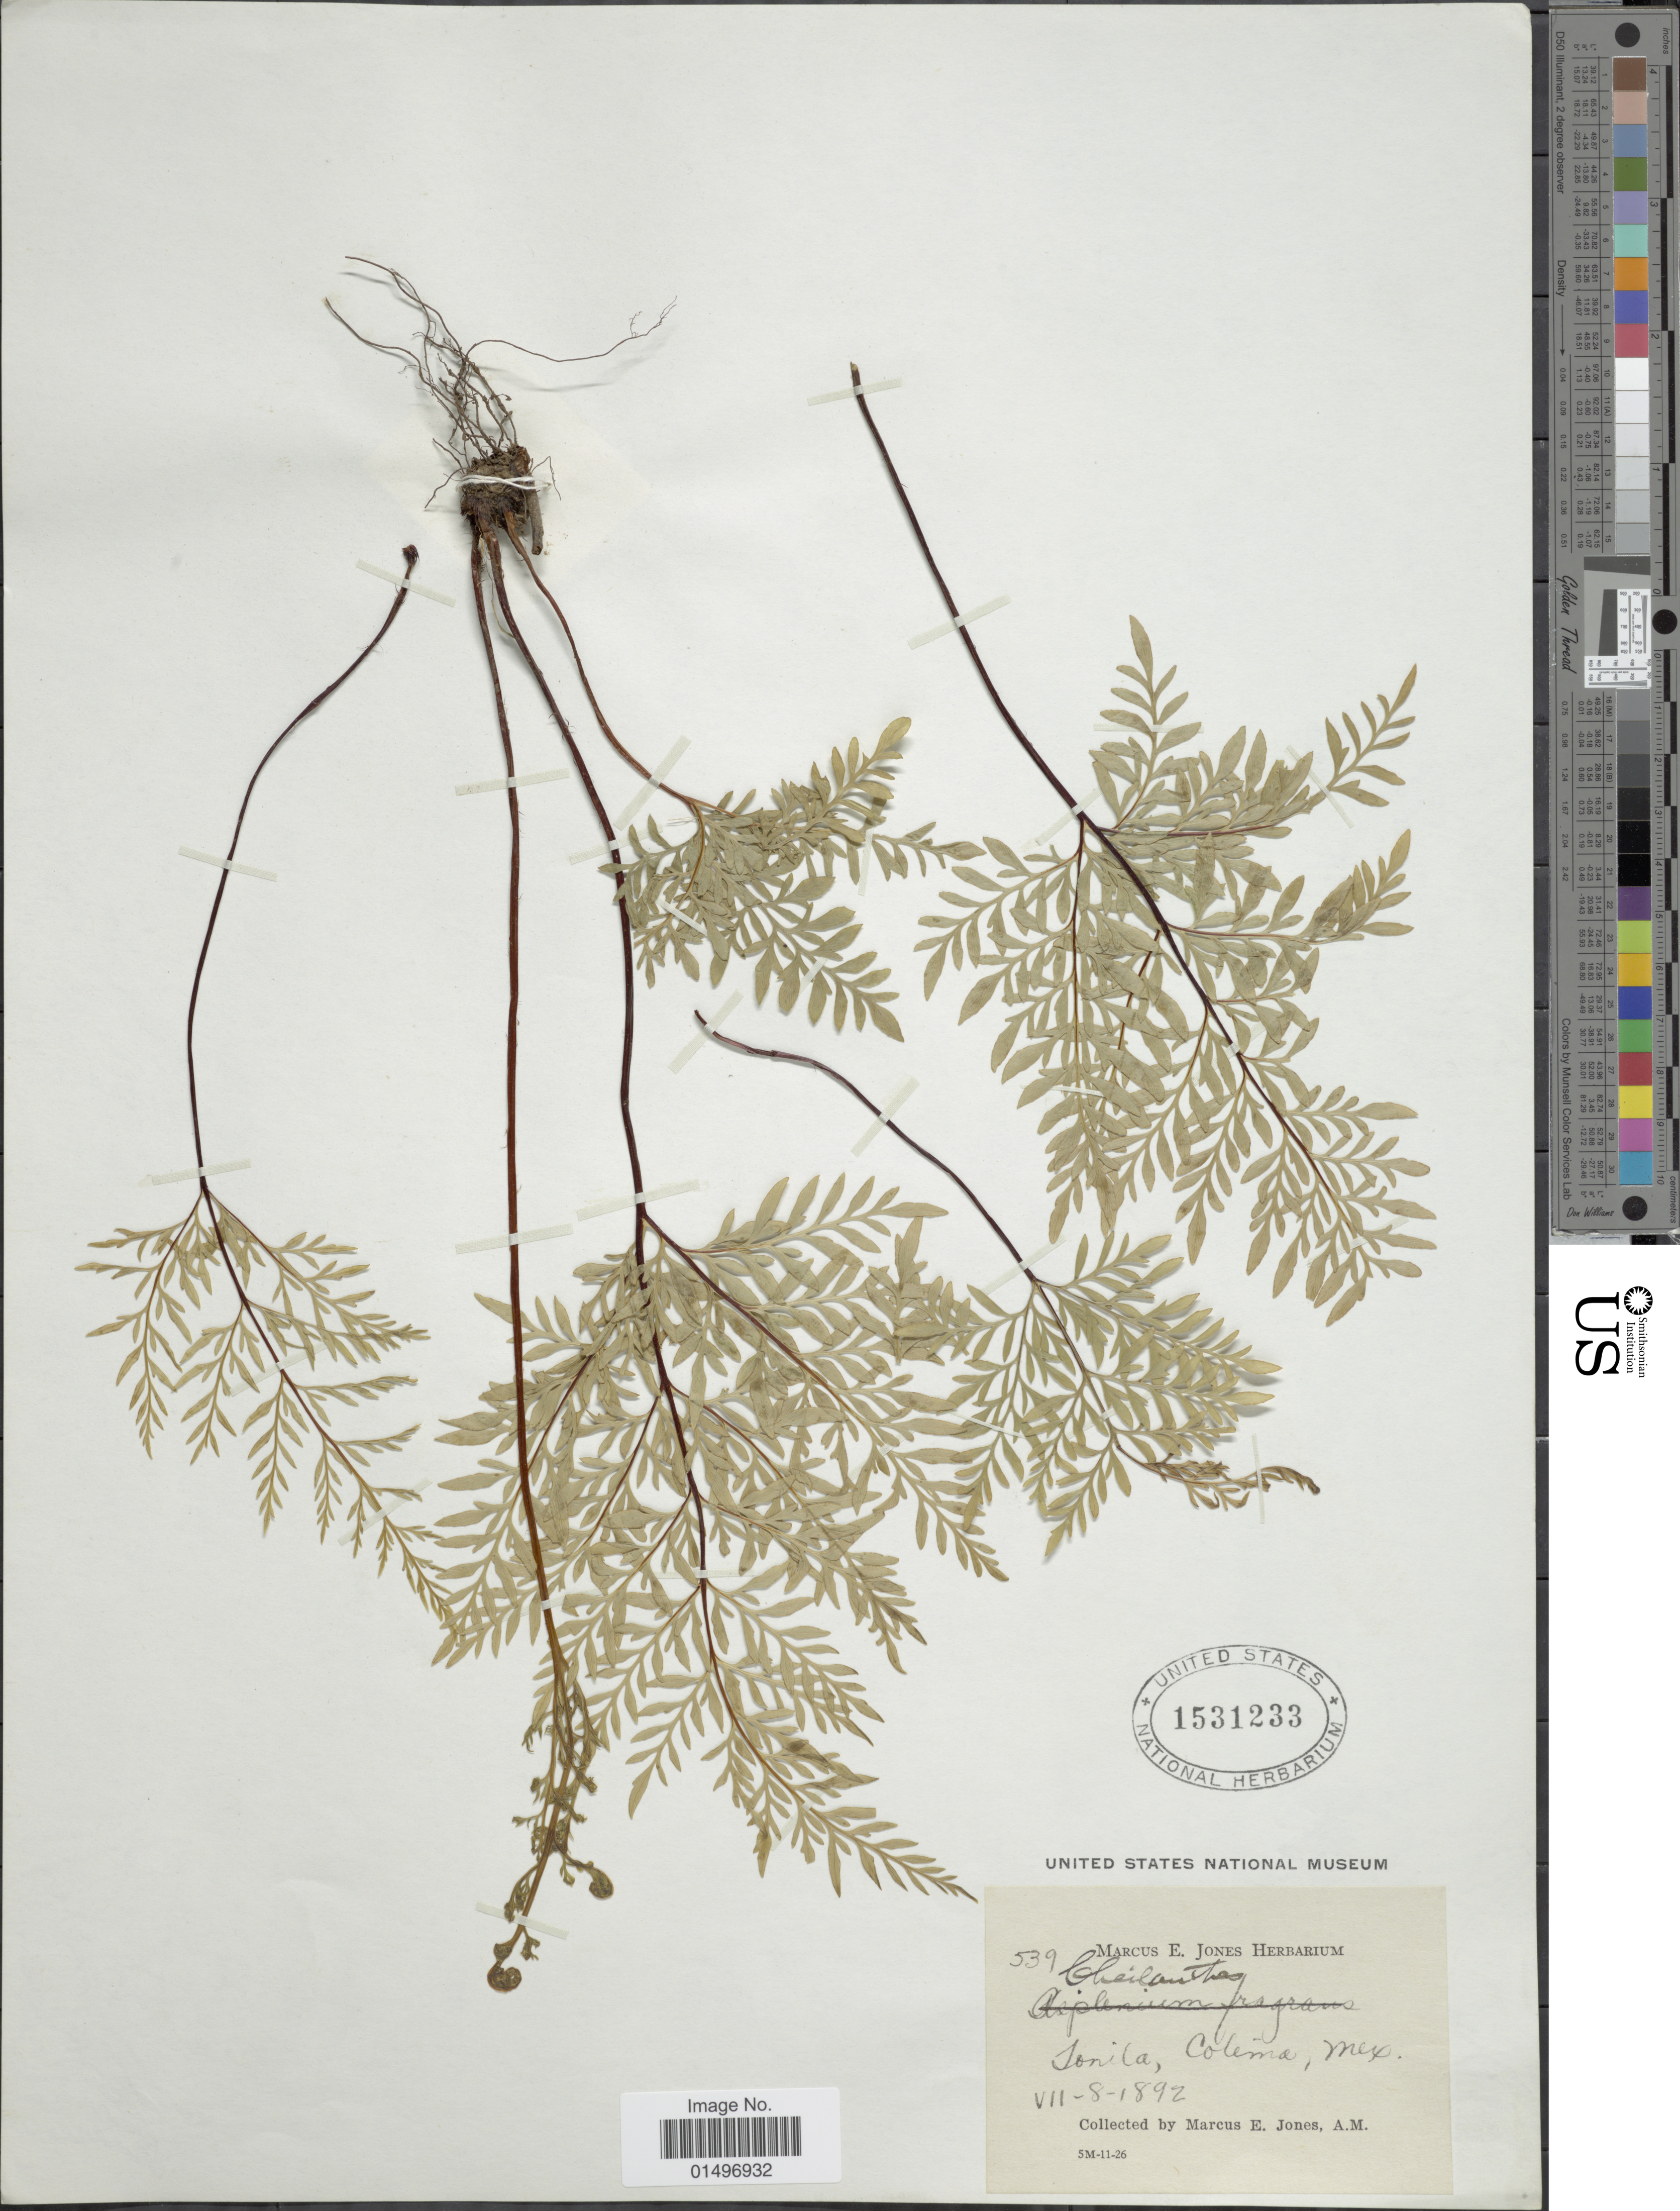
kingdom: Plantae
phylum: Tracheophyta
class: Polypodiopsida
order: Polypodiales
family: Pteridaceae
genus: Gaga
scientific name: Gaga chaerophylla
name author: (Mart. & Ikonn.-Gal.) Fay W. Li & Windham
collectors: M. E. Jones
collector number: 539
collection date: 1892-07-08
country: Mexico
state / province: México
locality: Mexico, Ionila, Colima.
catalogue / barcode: US 1531233